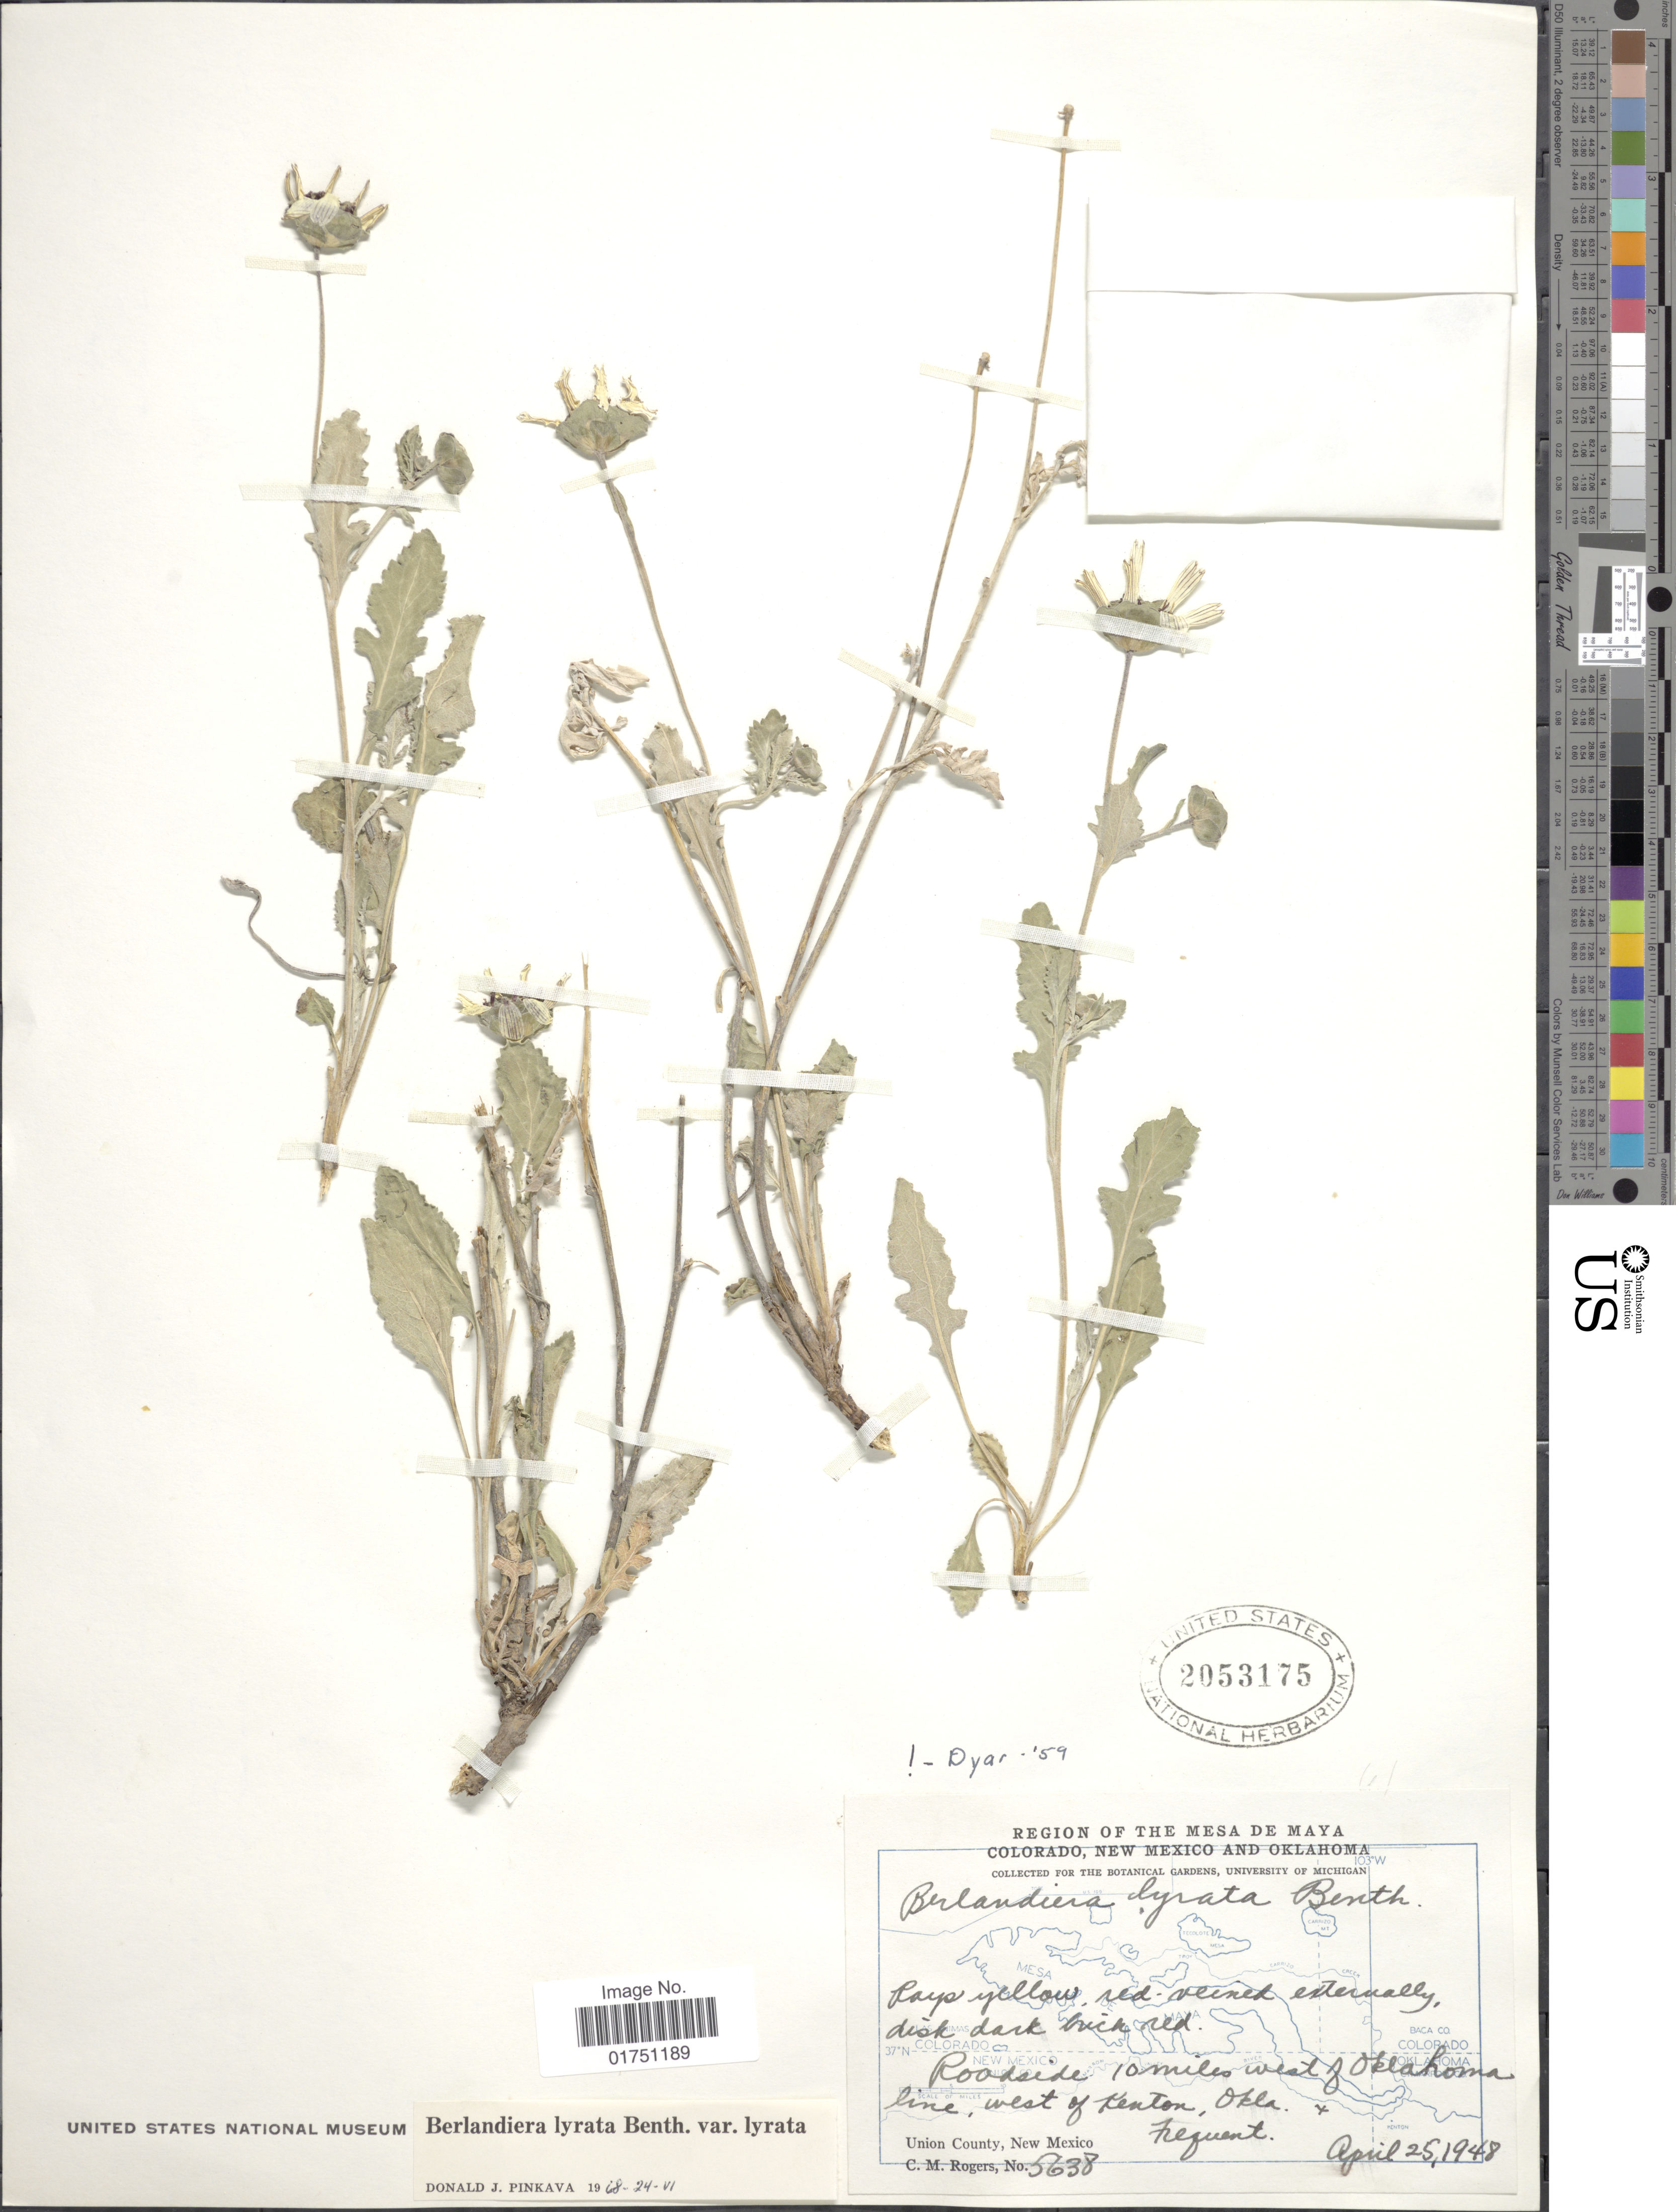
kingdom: Plantae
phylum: Tracheophyta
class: Magnoliopsida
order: Asterales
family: Asteraceae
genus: Berlandiera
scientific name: Berlandiera lyrata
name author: Benth.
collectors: C. M. Rogers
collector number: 5638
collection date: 1948-04-25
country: United States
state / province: New Mexico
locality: Region of the Mesa de Maya. Roadside 10 miles west of Oklahoma line, west of Kenton, Okla. Frequent. Union County, New Mexico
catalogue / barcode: US 2053175